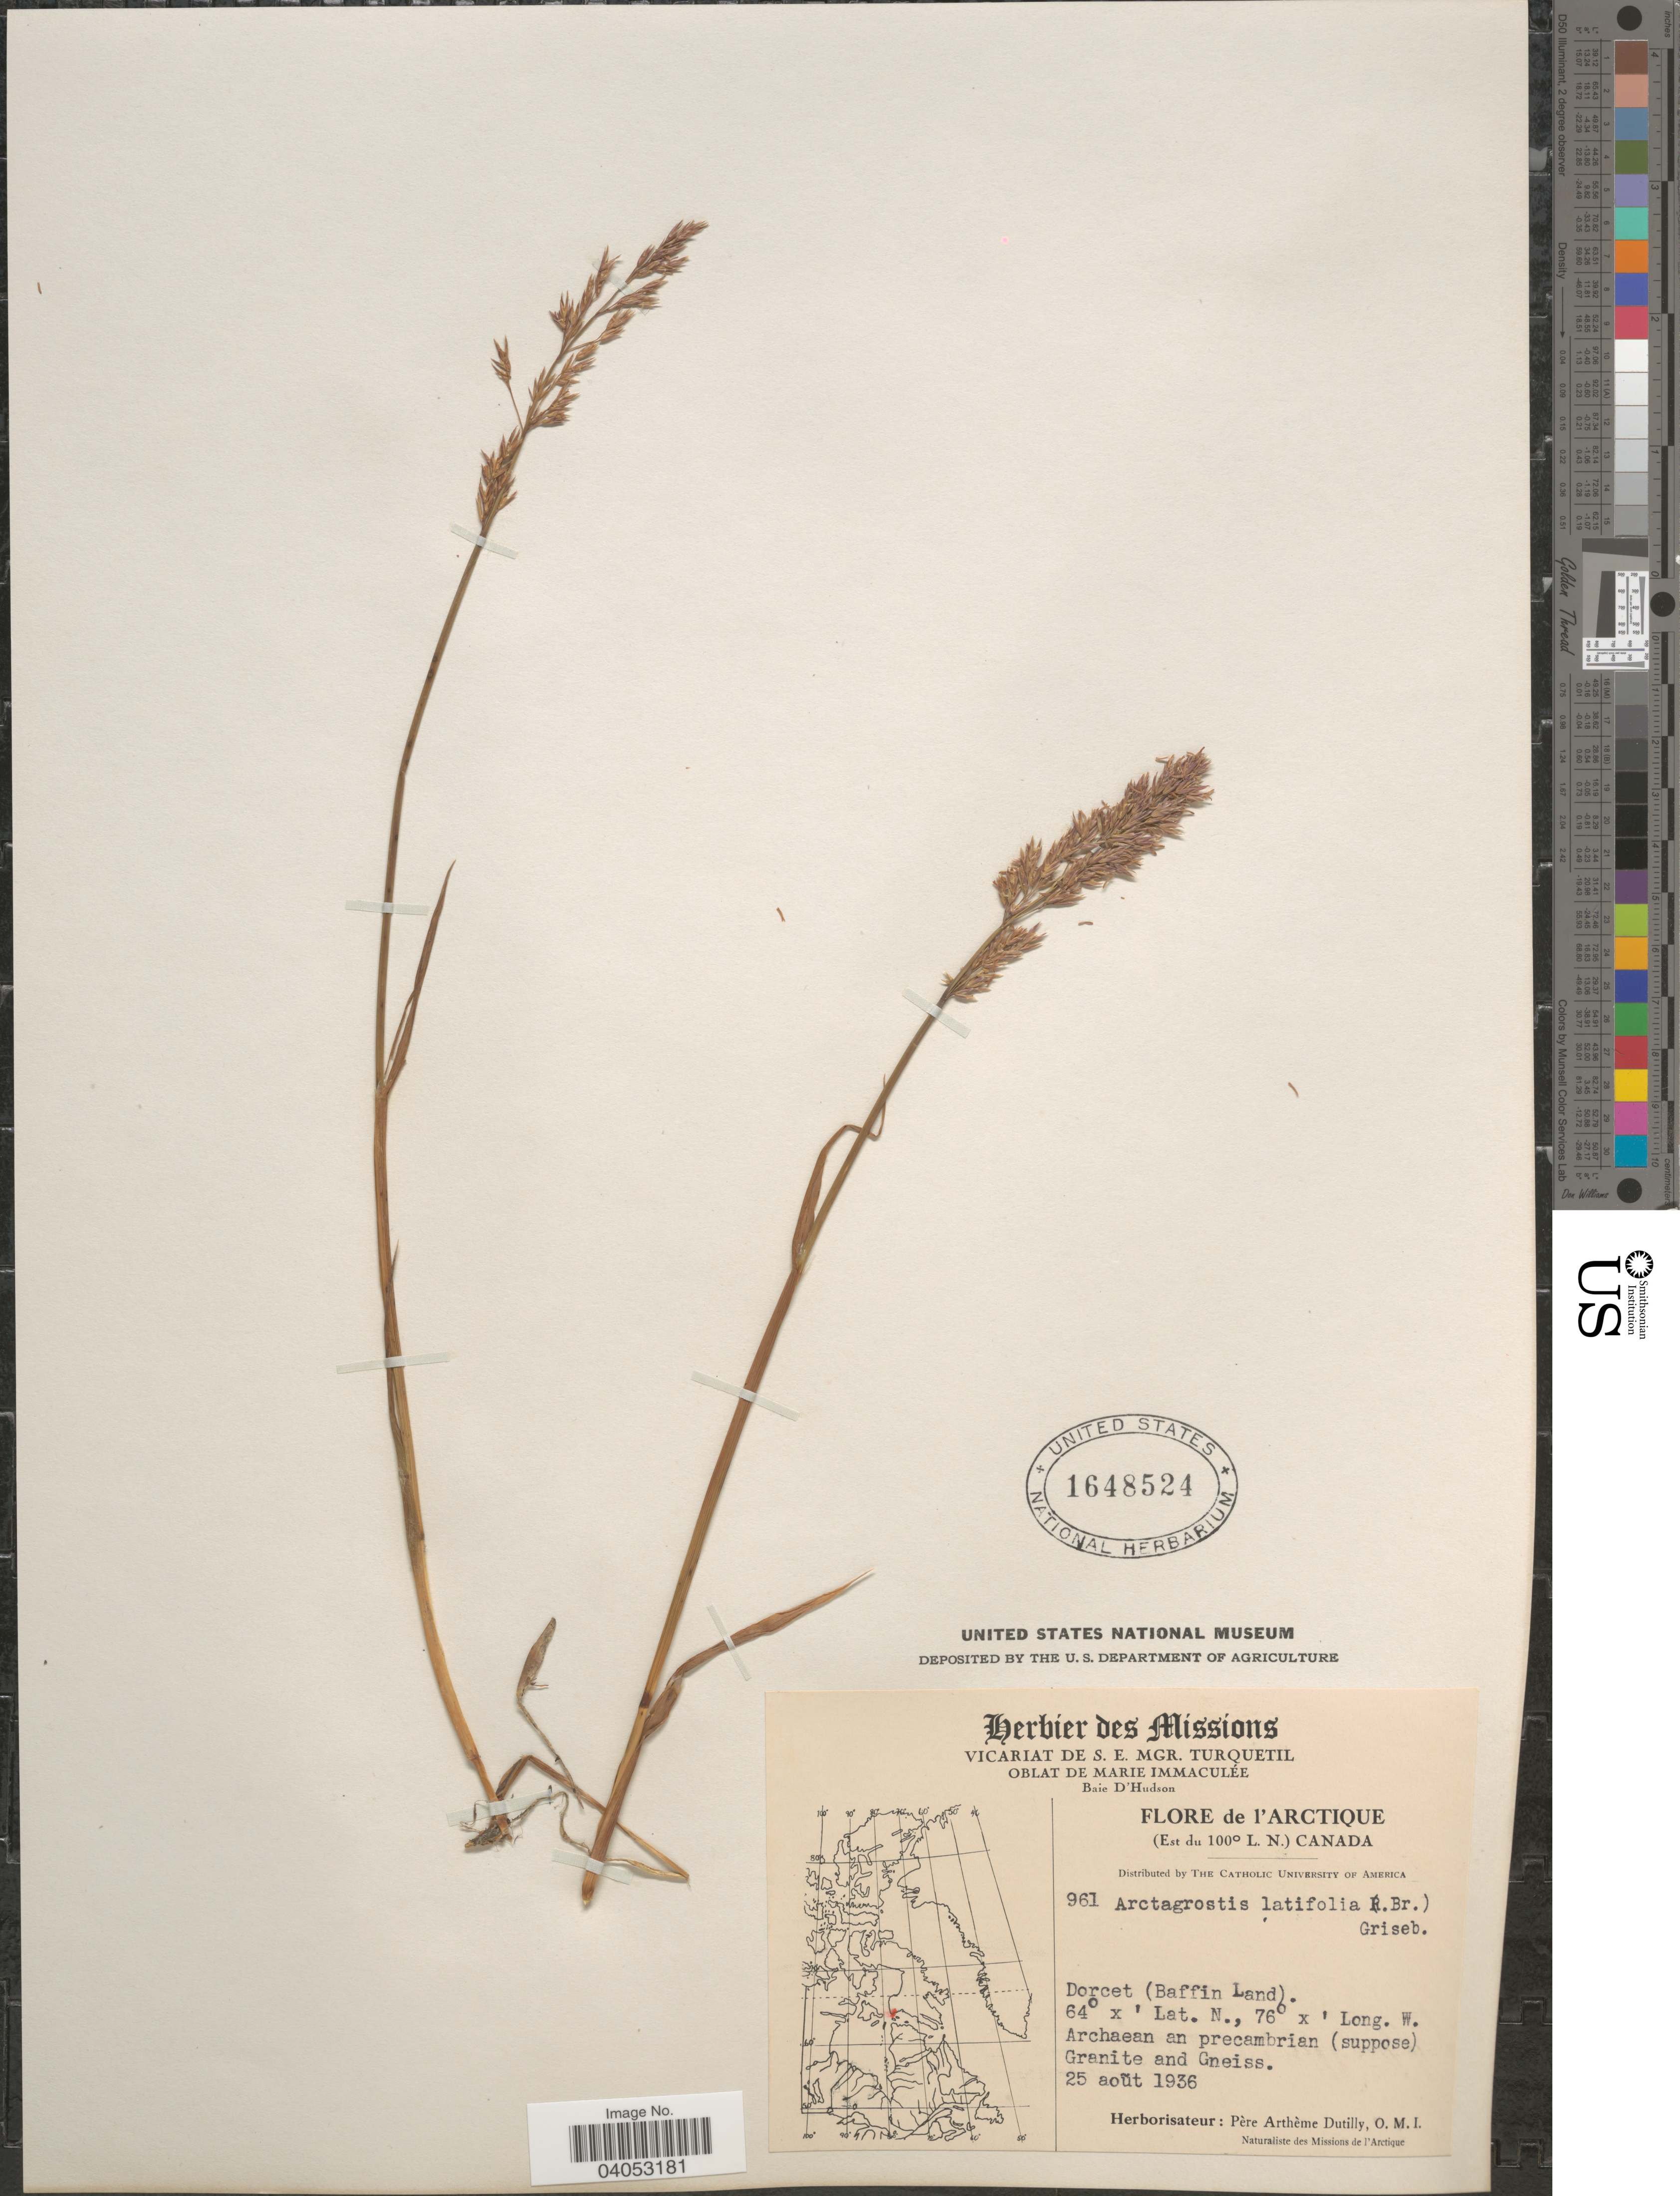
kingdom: Plantae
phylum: Tracheophyta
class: Liliopsida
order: Poales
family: Poaceae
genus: Arctagrostis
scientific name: Arctagrostis latifolia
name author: (R. Br.) Griseb.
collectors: P. Dutilly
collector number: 961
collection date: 1936-08-25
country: Canada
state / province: Nunavut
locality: L'Arctique. (Est du 100º L. N.). Dorcet (Baffin Land).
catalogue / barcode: US 1648524